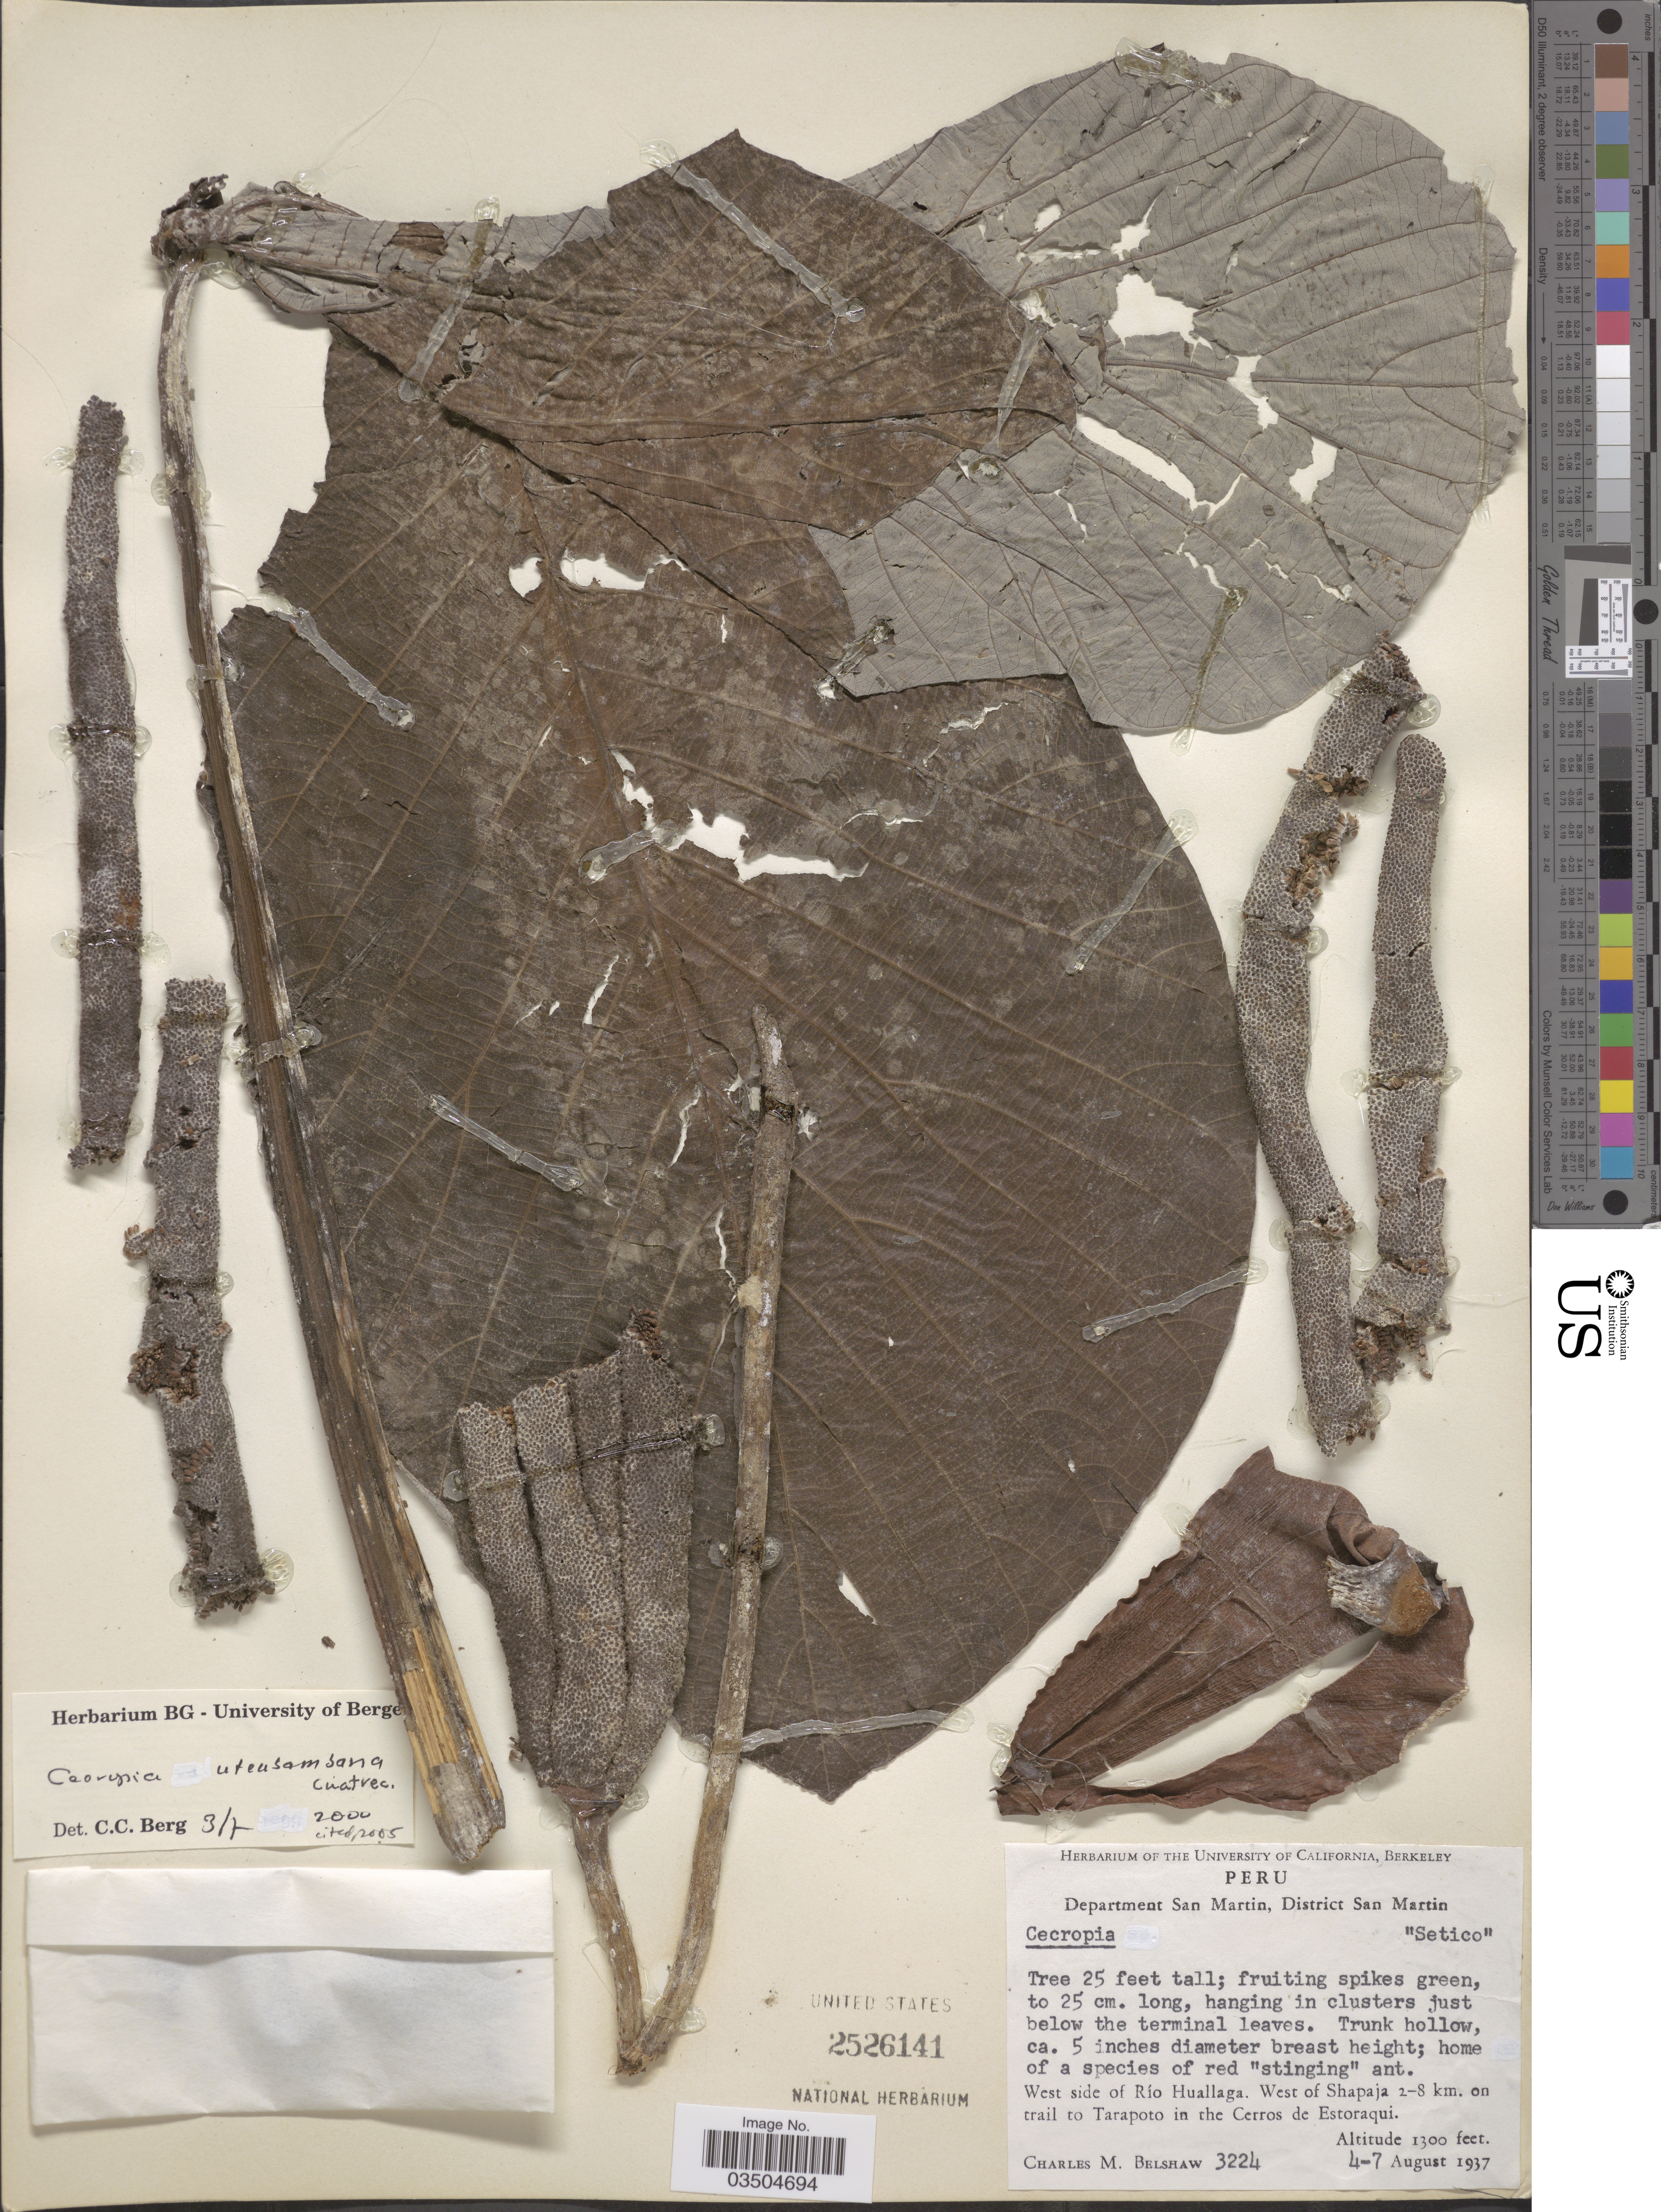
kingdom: Plantae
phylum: Tracheophyta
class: Magnoliopsida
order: Rosales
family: Urticaceae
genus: Cecropia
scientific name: Cecropia utcubambana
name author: Cuatrec.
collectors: C. Shaw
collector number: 3224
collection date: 1937-08-04/1937-08-07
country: Peru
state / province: San Martín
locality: Department San Martin, District San Martin. West side of Río Huallaga. West of Shapaja 2-8 km. on trail to Tarapoto in the Cerros de Estoraqui.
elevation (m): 396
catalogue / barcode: US 2526141